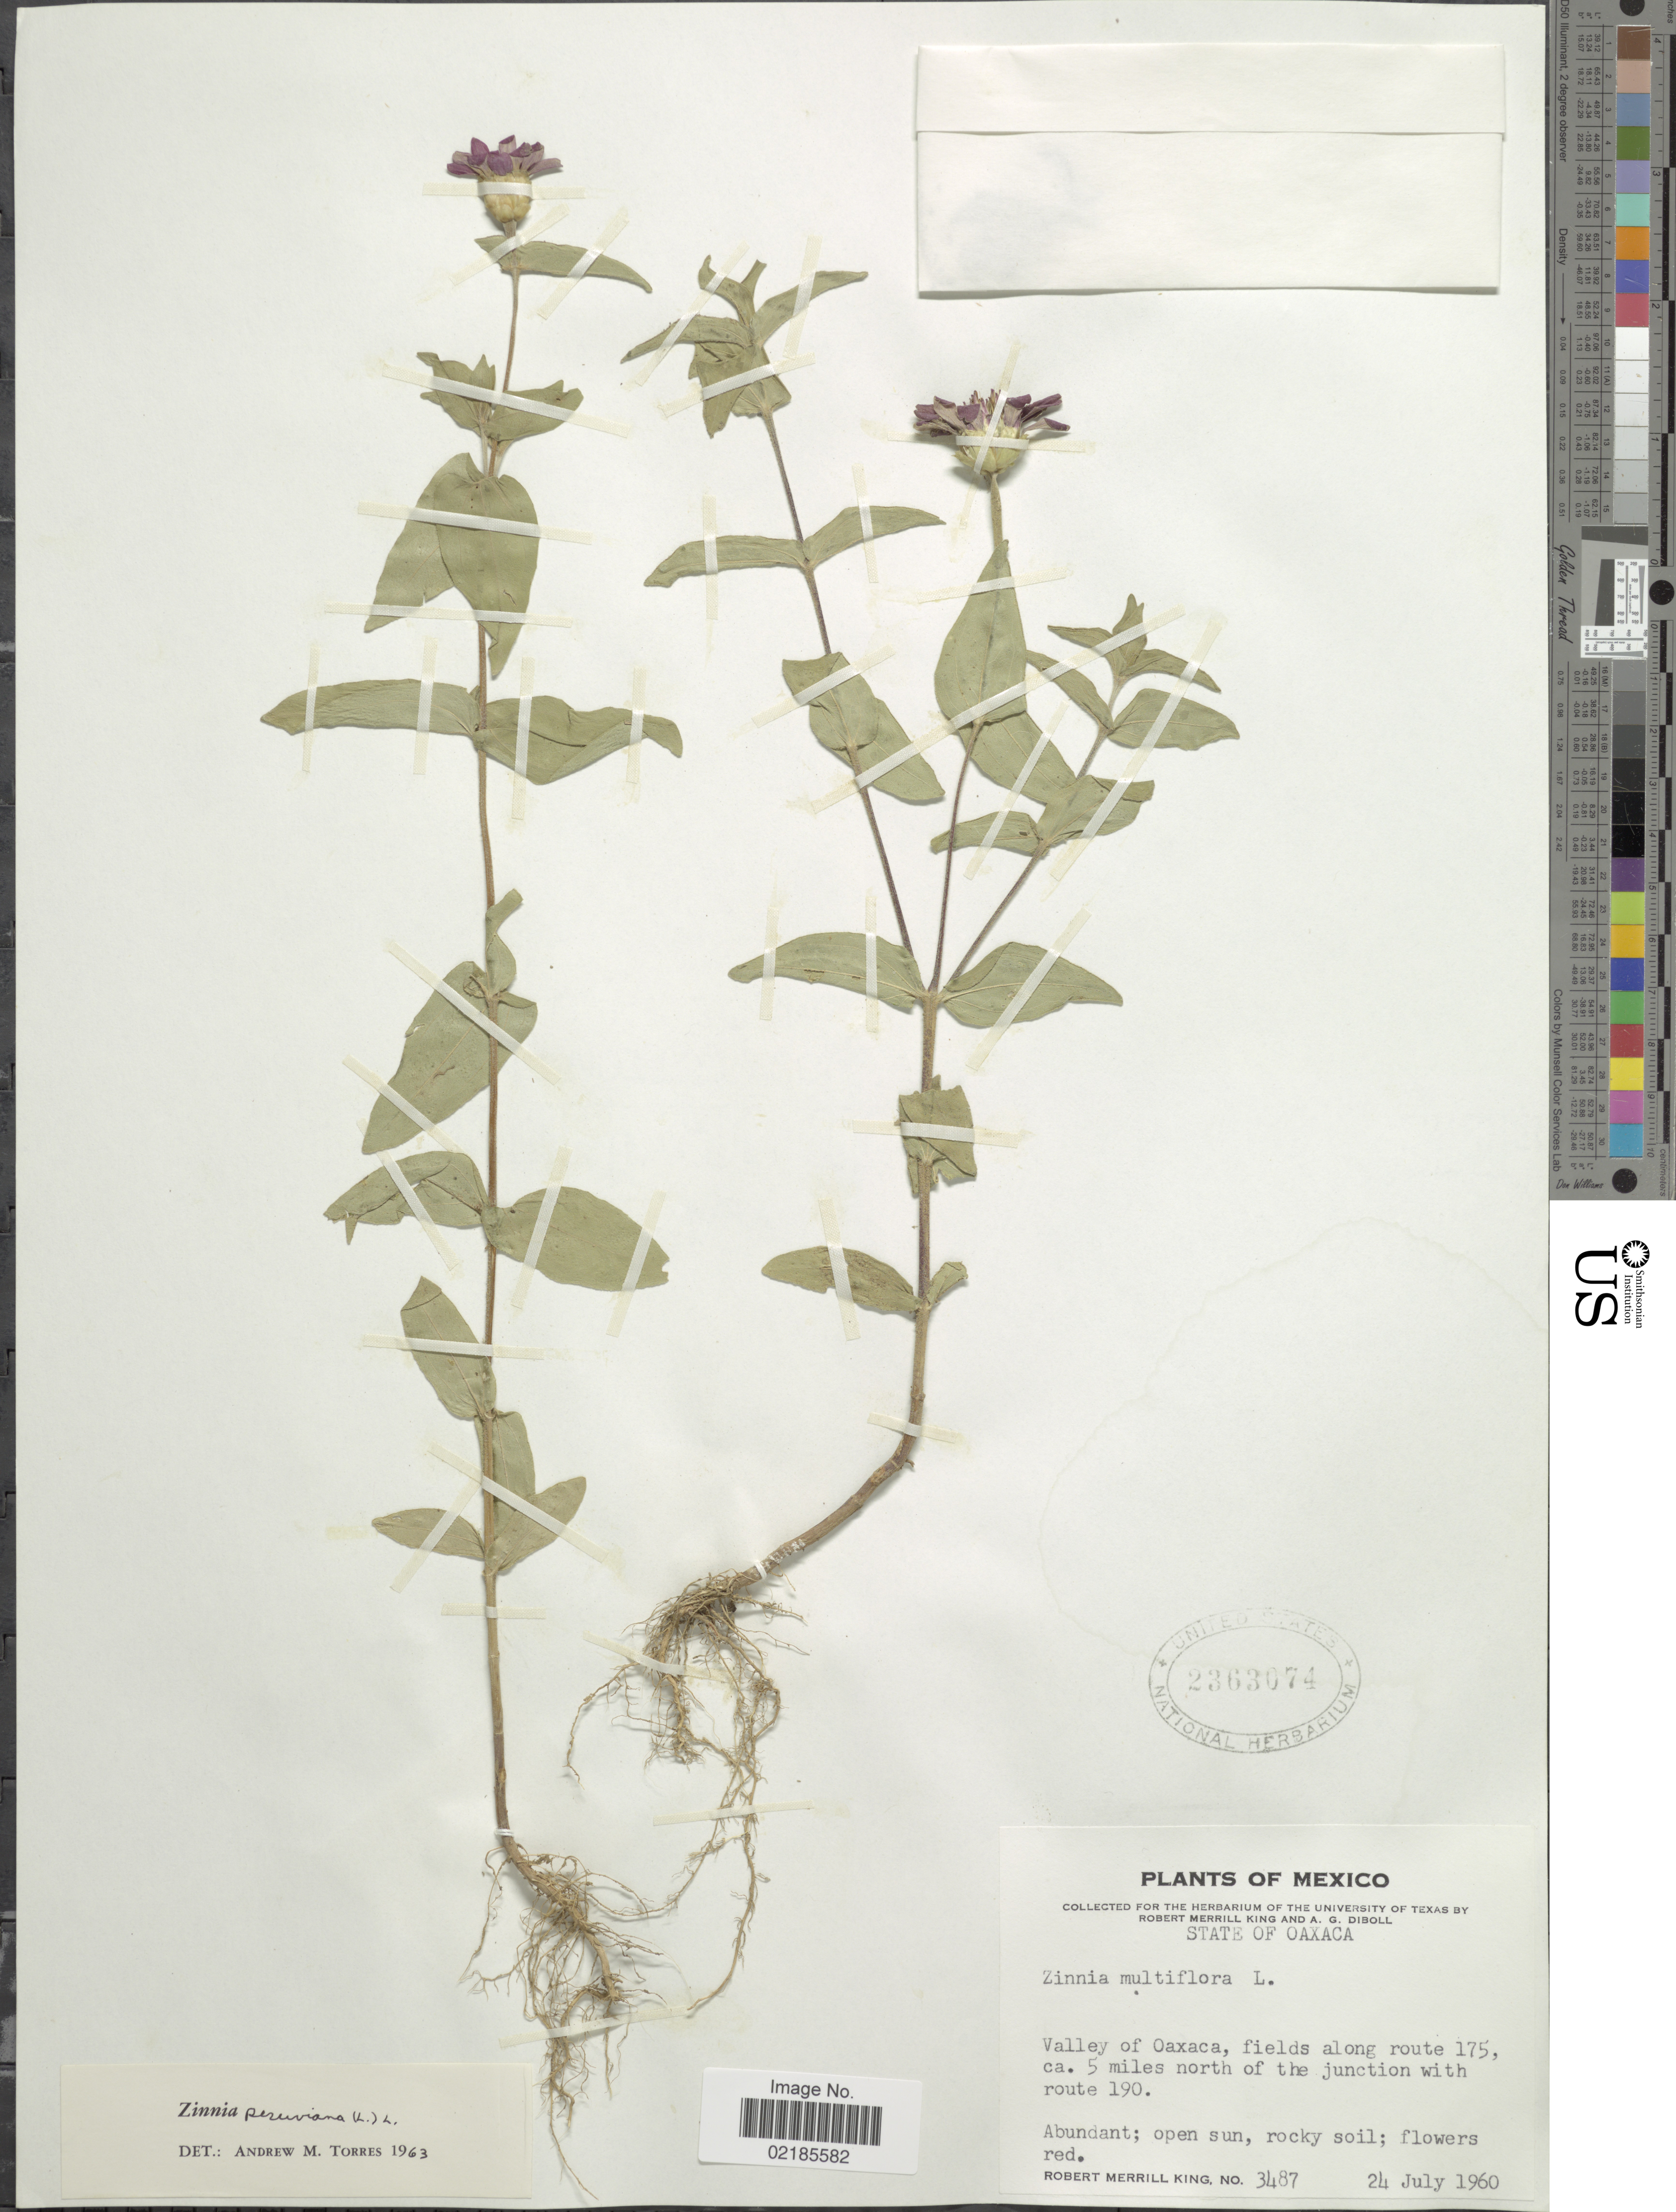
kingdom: Plantae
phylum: Tracheophyta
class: Magnoliopsida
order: Asterales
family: Asteraceae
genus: Zinnia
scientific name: Zinnia peruviana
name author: (L.) L.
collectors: R. M. King & A. Diboll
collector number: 3487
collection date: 1960-07-24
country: Mexico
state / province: Oaxaca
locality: Valley of Oaxaca, fields along route 175, ca 5 miles north of the junction with route 190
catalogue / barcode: US 2363074